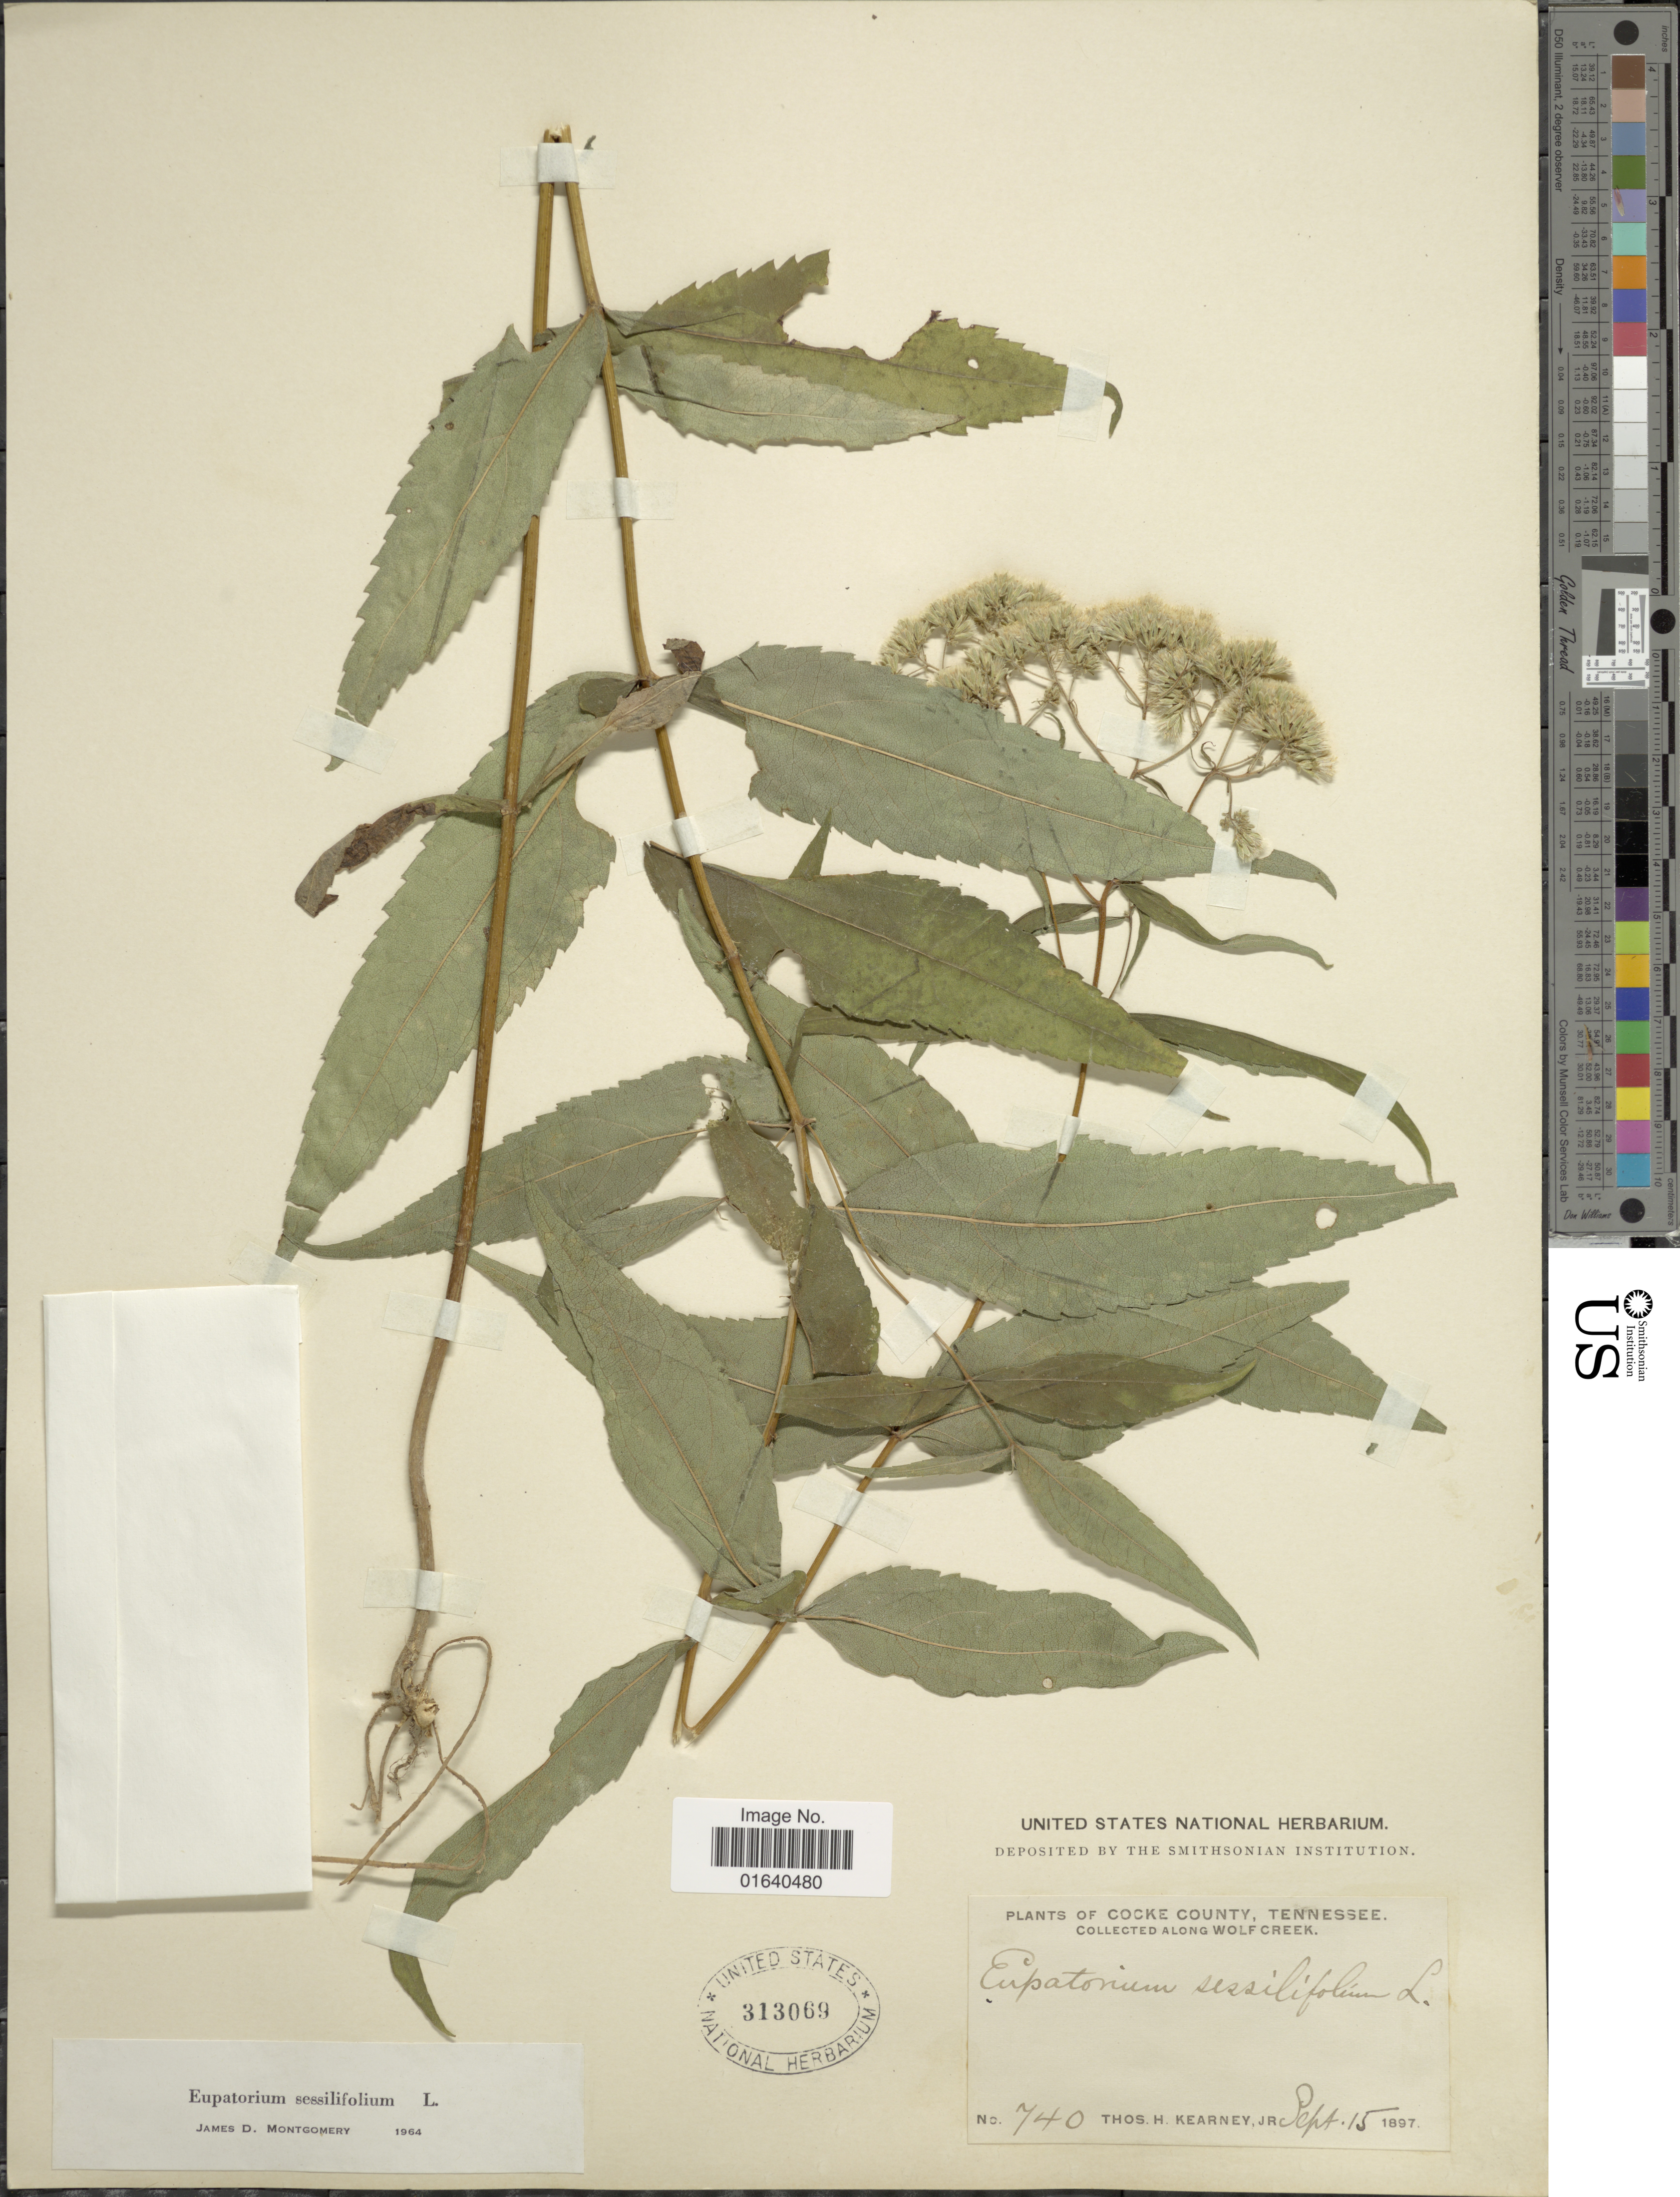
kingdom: Plantae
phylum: Tracheophyta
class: Magnoliopsida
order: Asterales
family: Asteraceae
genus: Eupatorium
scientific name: Eupatorium sessilifolium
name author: L.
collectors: T. H. Kearney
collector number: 740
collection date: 1897-09-15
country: United States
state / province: Tennessee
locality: Cocke County, Along Wolf Creek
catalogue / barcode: US 313069